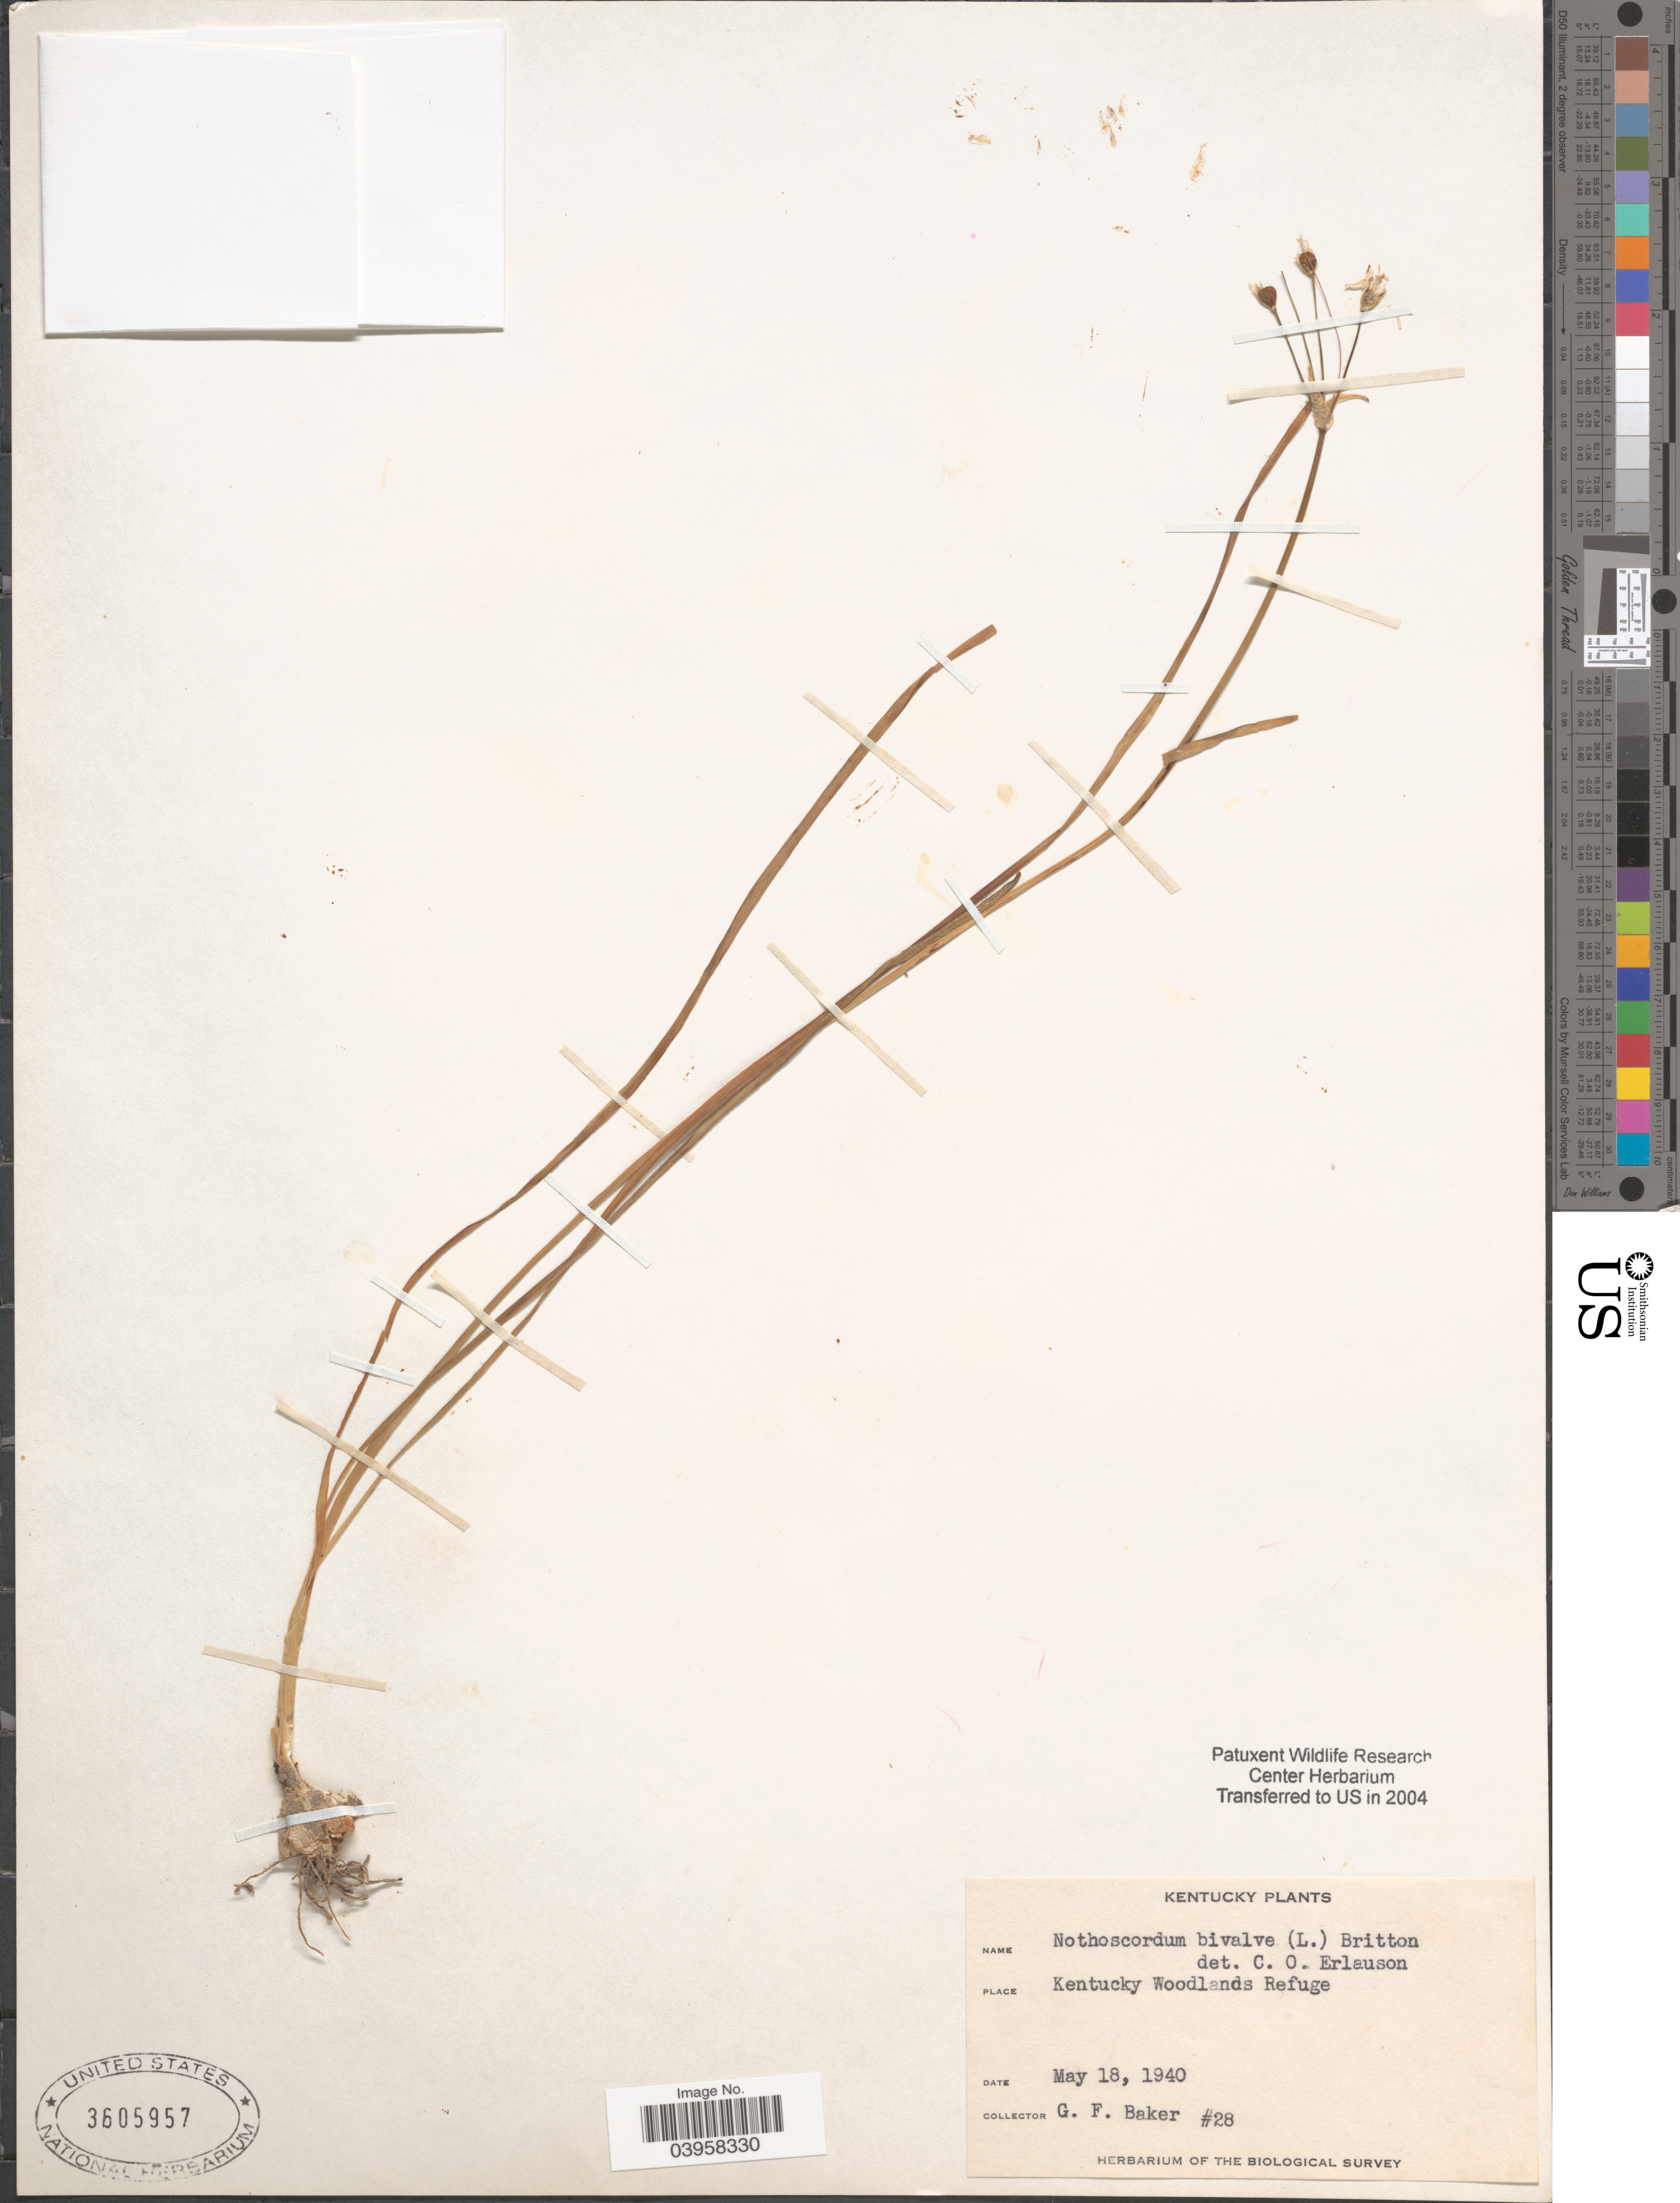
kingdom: Plantae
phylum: Tracheophyta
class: Liliopsida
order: Asparagales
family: Amaryllidaceae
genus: Nothoscordum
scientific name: Nothoscordum bivalve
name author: (L.) Britton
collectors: G. Baker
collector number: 28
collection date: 1940-05-18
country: United States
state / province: Kentucky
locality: Kentucky Woodlands Refuge.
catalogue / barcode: US 3605957